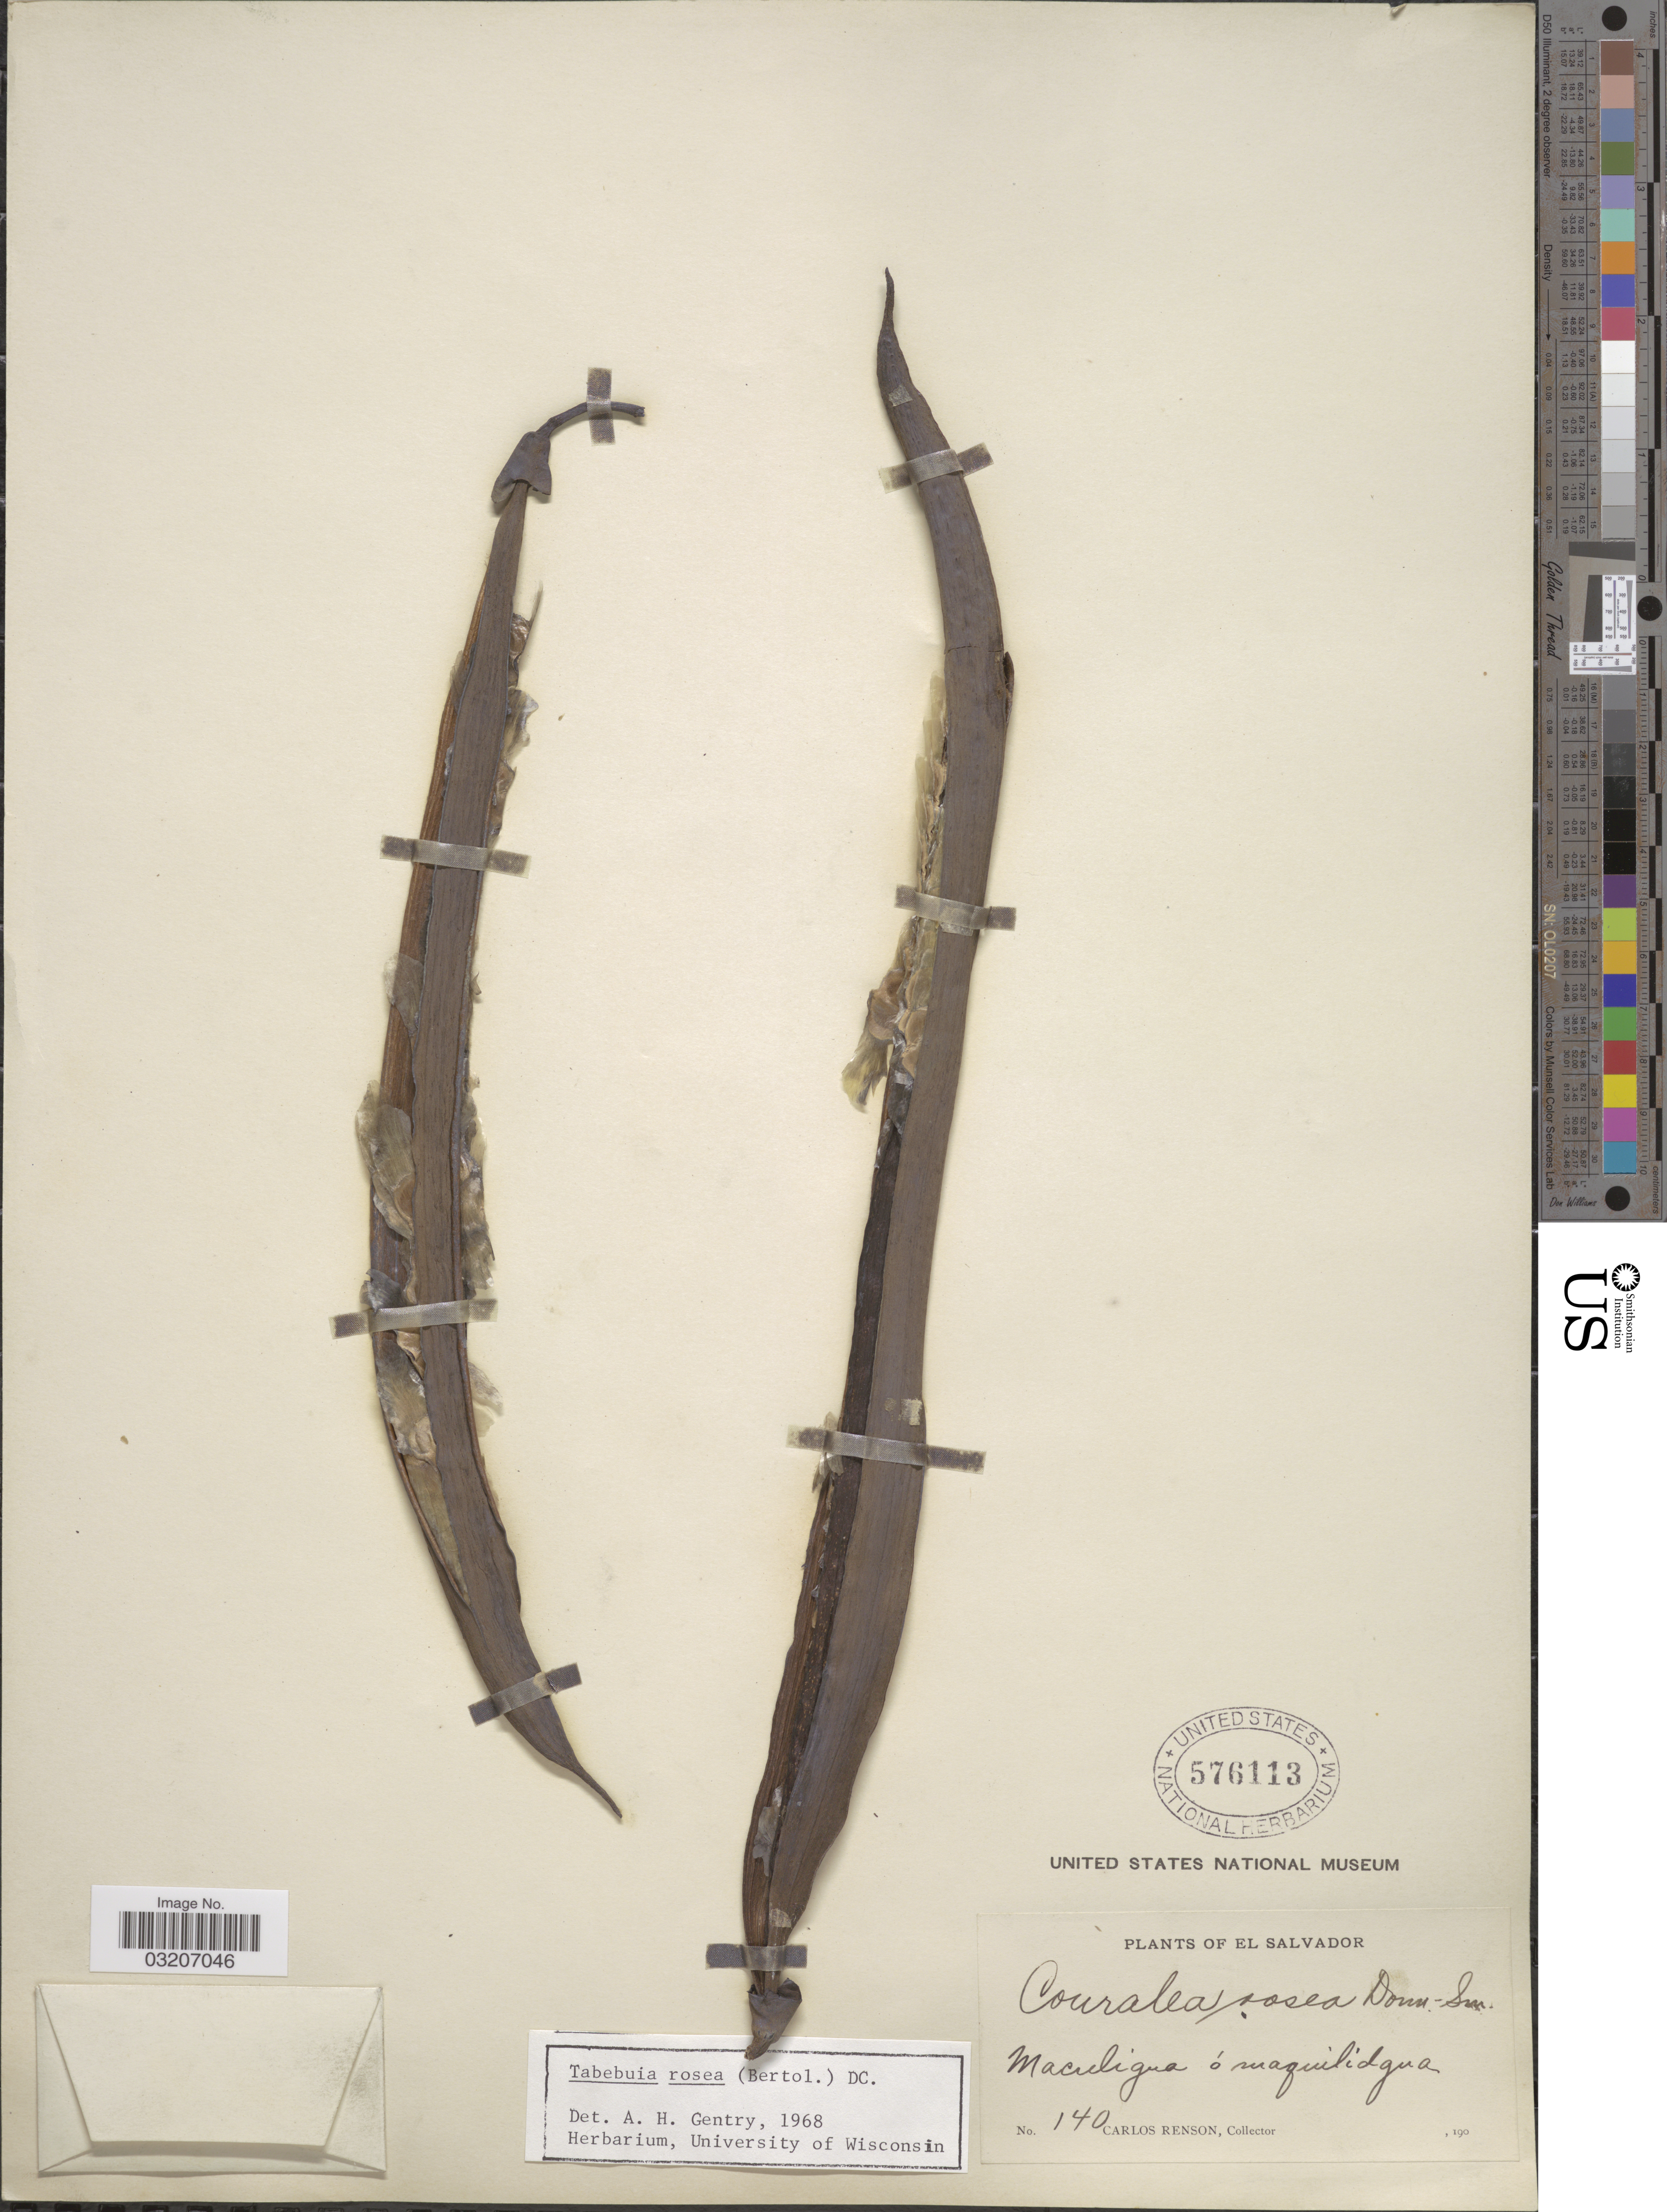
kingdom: Plantae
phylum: Tracheophyta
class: Magnoliopsida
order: Lamiales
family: Bignoniaceae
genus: Tabebuia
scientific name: Tabebuia rosea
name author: (Bertol.) DC.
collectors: C. Renson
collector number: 140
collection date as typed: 190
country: El Salvador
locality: Maculigua ó maquilidgua.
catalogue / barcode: US 576113